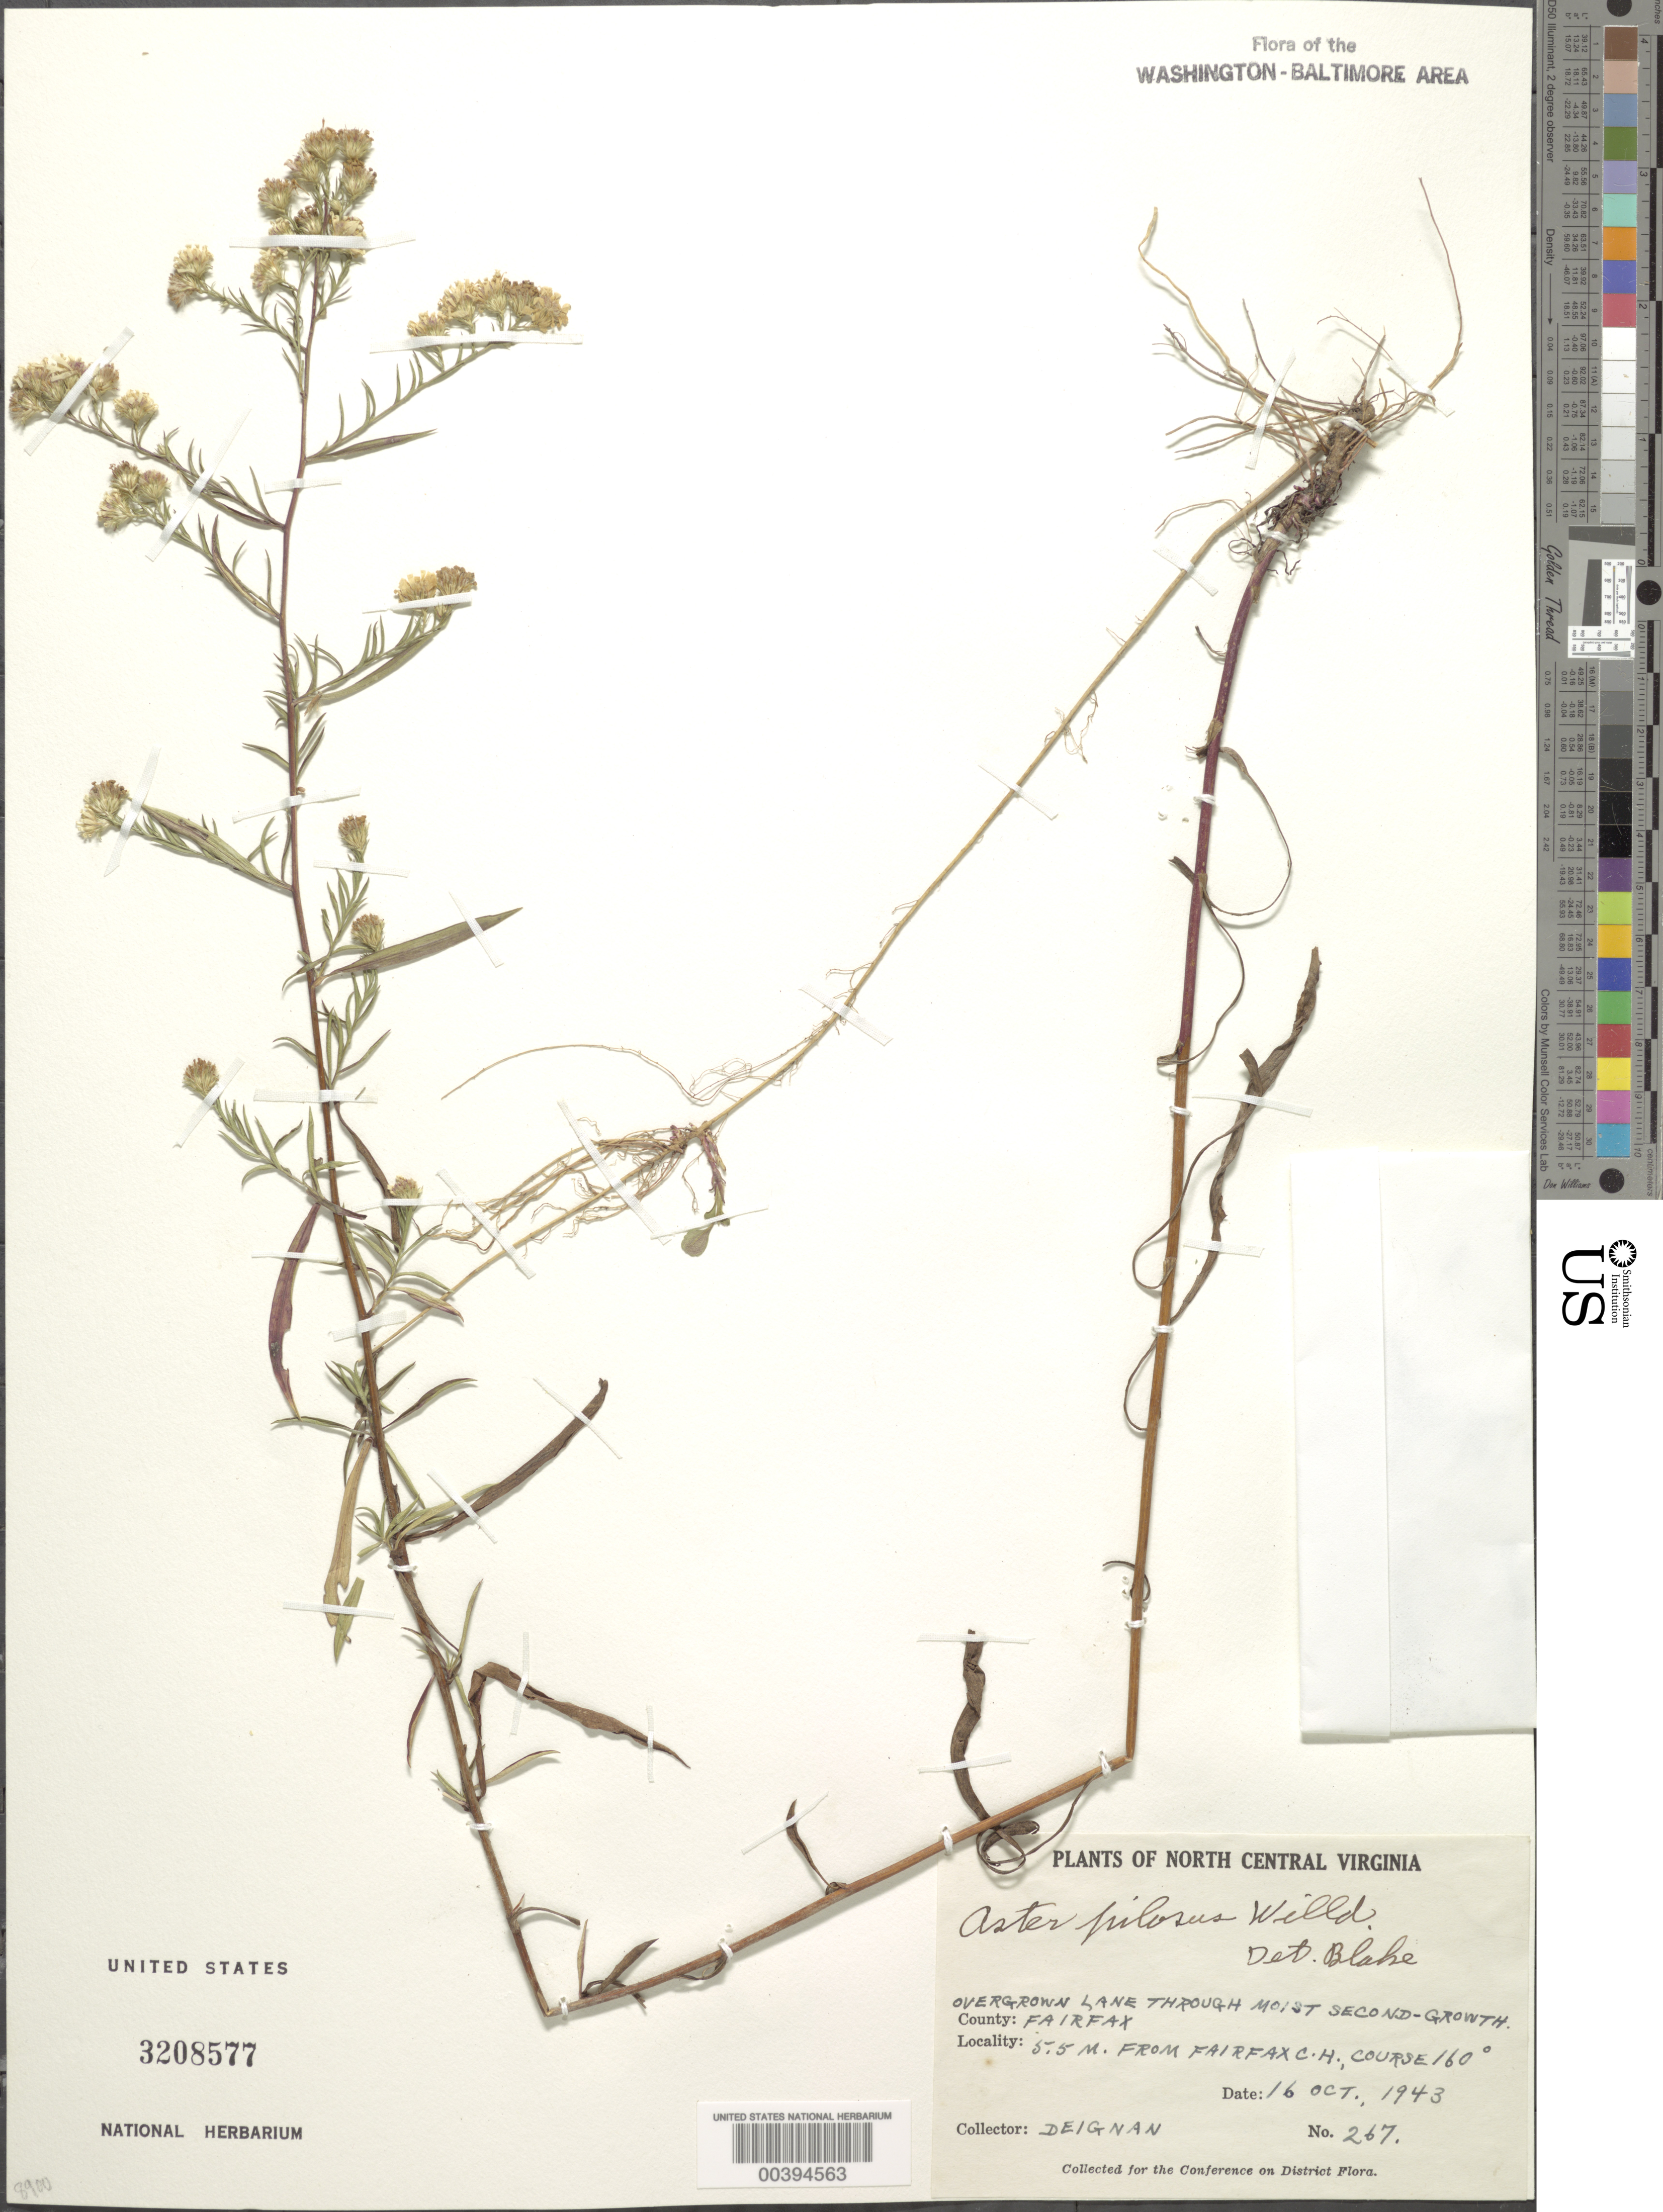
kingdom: Plantae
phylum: Tracheophyta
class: Magnoliopsida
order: Asterales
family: Asteraceae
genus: Symphyotrichum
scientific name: Symphyotrichum pilosum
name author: (Willd.) G.L. Nesom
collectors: H. Deignan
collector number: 267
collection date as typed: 16 Oct 1943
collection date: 1943-10-16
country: United States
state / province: Virginia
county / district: Fairfax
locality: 5.5 M from Fairfax County Court House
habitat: Moist second-growth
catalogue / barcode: US 3208577